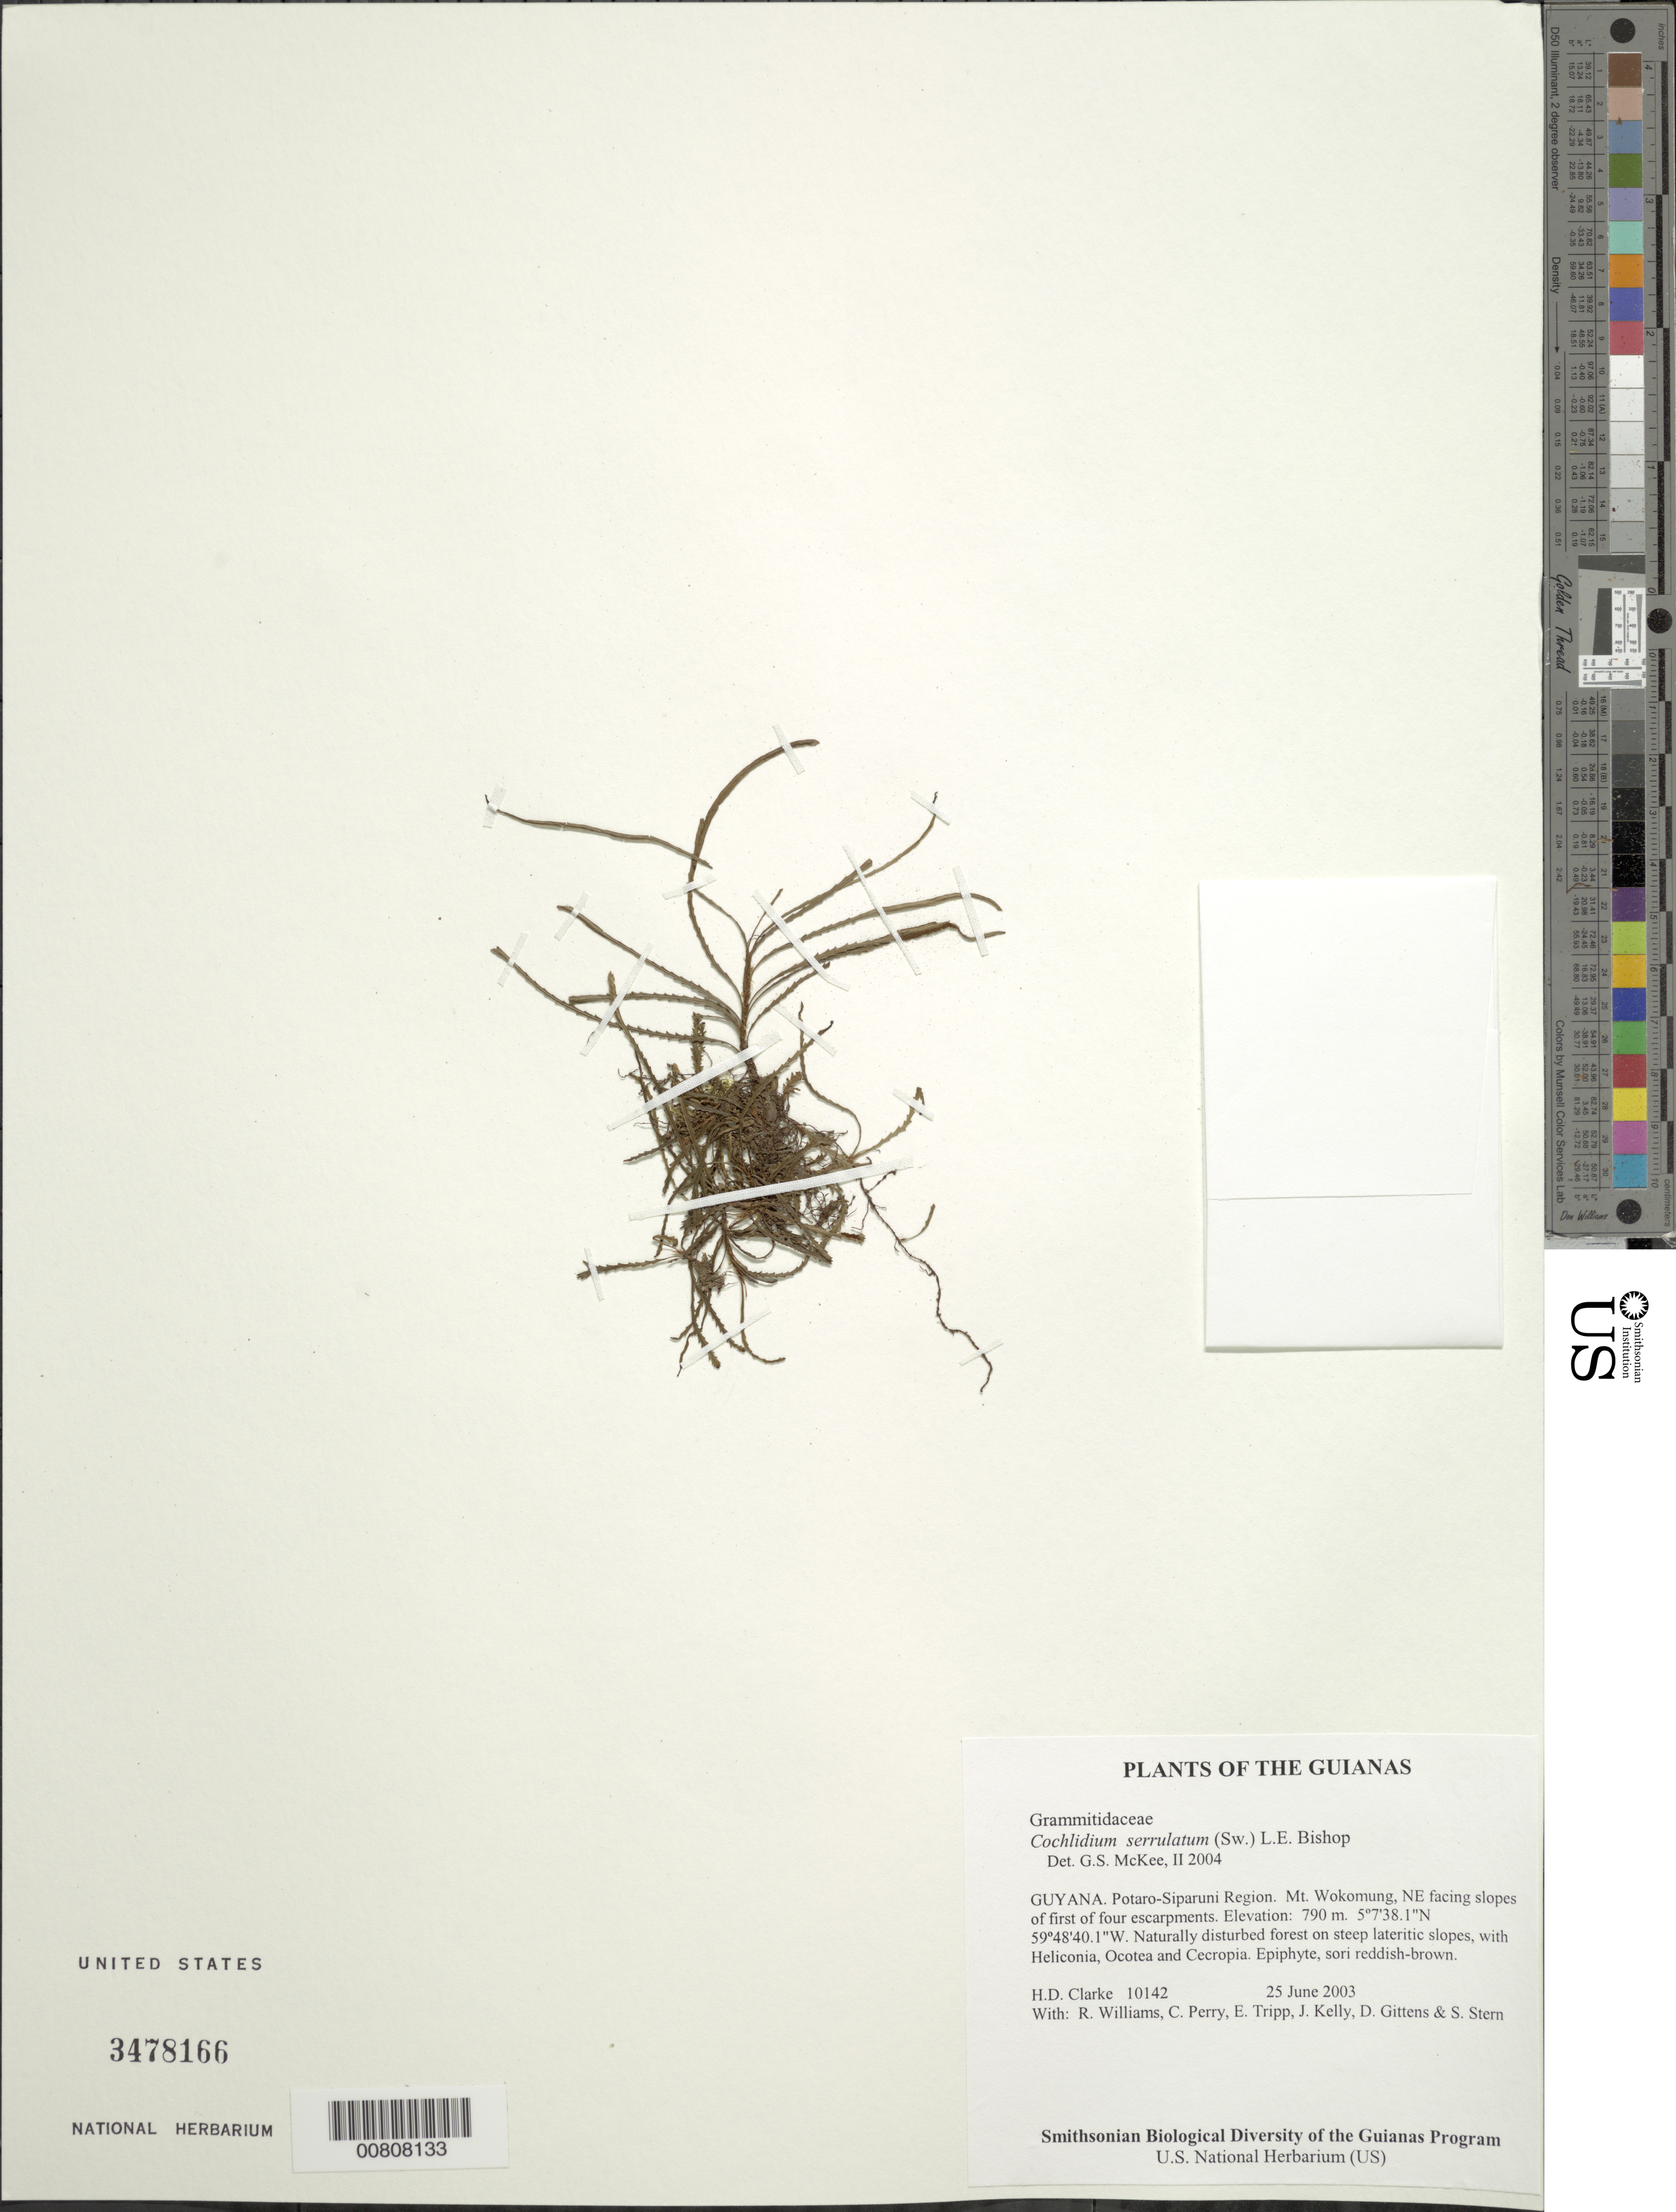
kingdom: Plantae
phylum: Tracheophyta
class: Polypodiopsida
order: Polypodiales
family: Polypodiaceae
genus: Cochlidium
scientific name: Cochlidium serrulatum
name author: (Sw.) L.E. Bishop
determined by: McKee, G. S., (US), NMNH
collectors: H. D. Clarke, R. Williams, C. Perry, E. Tripp, J. Kelly, D. Gittens & S. R. Stern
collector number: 10142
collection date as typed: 25 June 2003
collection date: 2003-06-25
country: Guyana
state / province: Potaro-Siparuni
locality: Mt. Wokomung, NE facing slopes of first of four escarpments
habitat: Naturally disturbed forest on steep lateritic slopes, with Heliconia, Ocotea and Cecropia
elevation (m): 790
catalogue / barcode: US 3478166